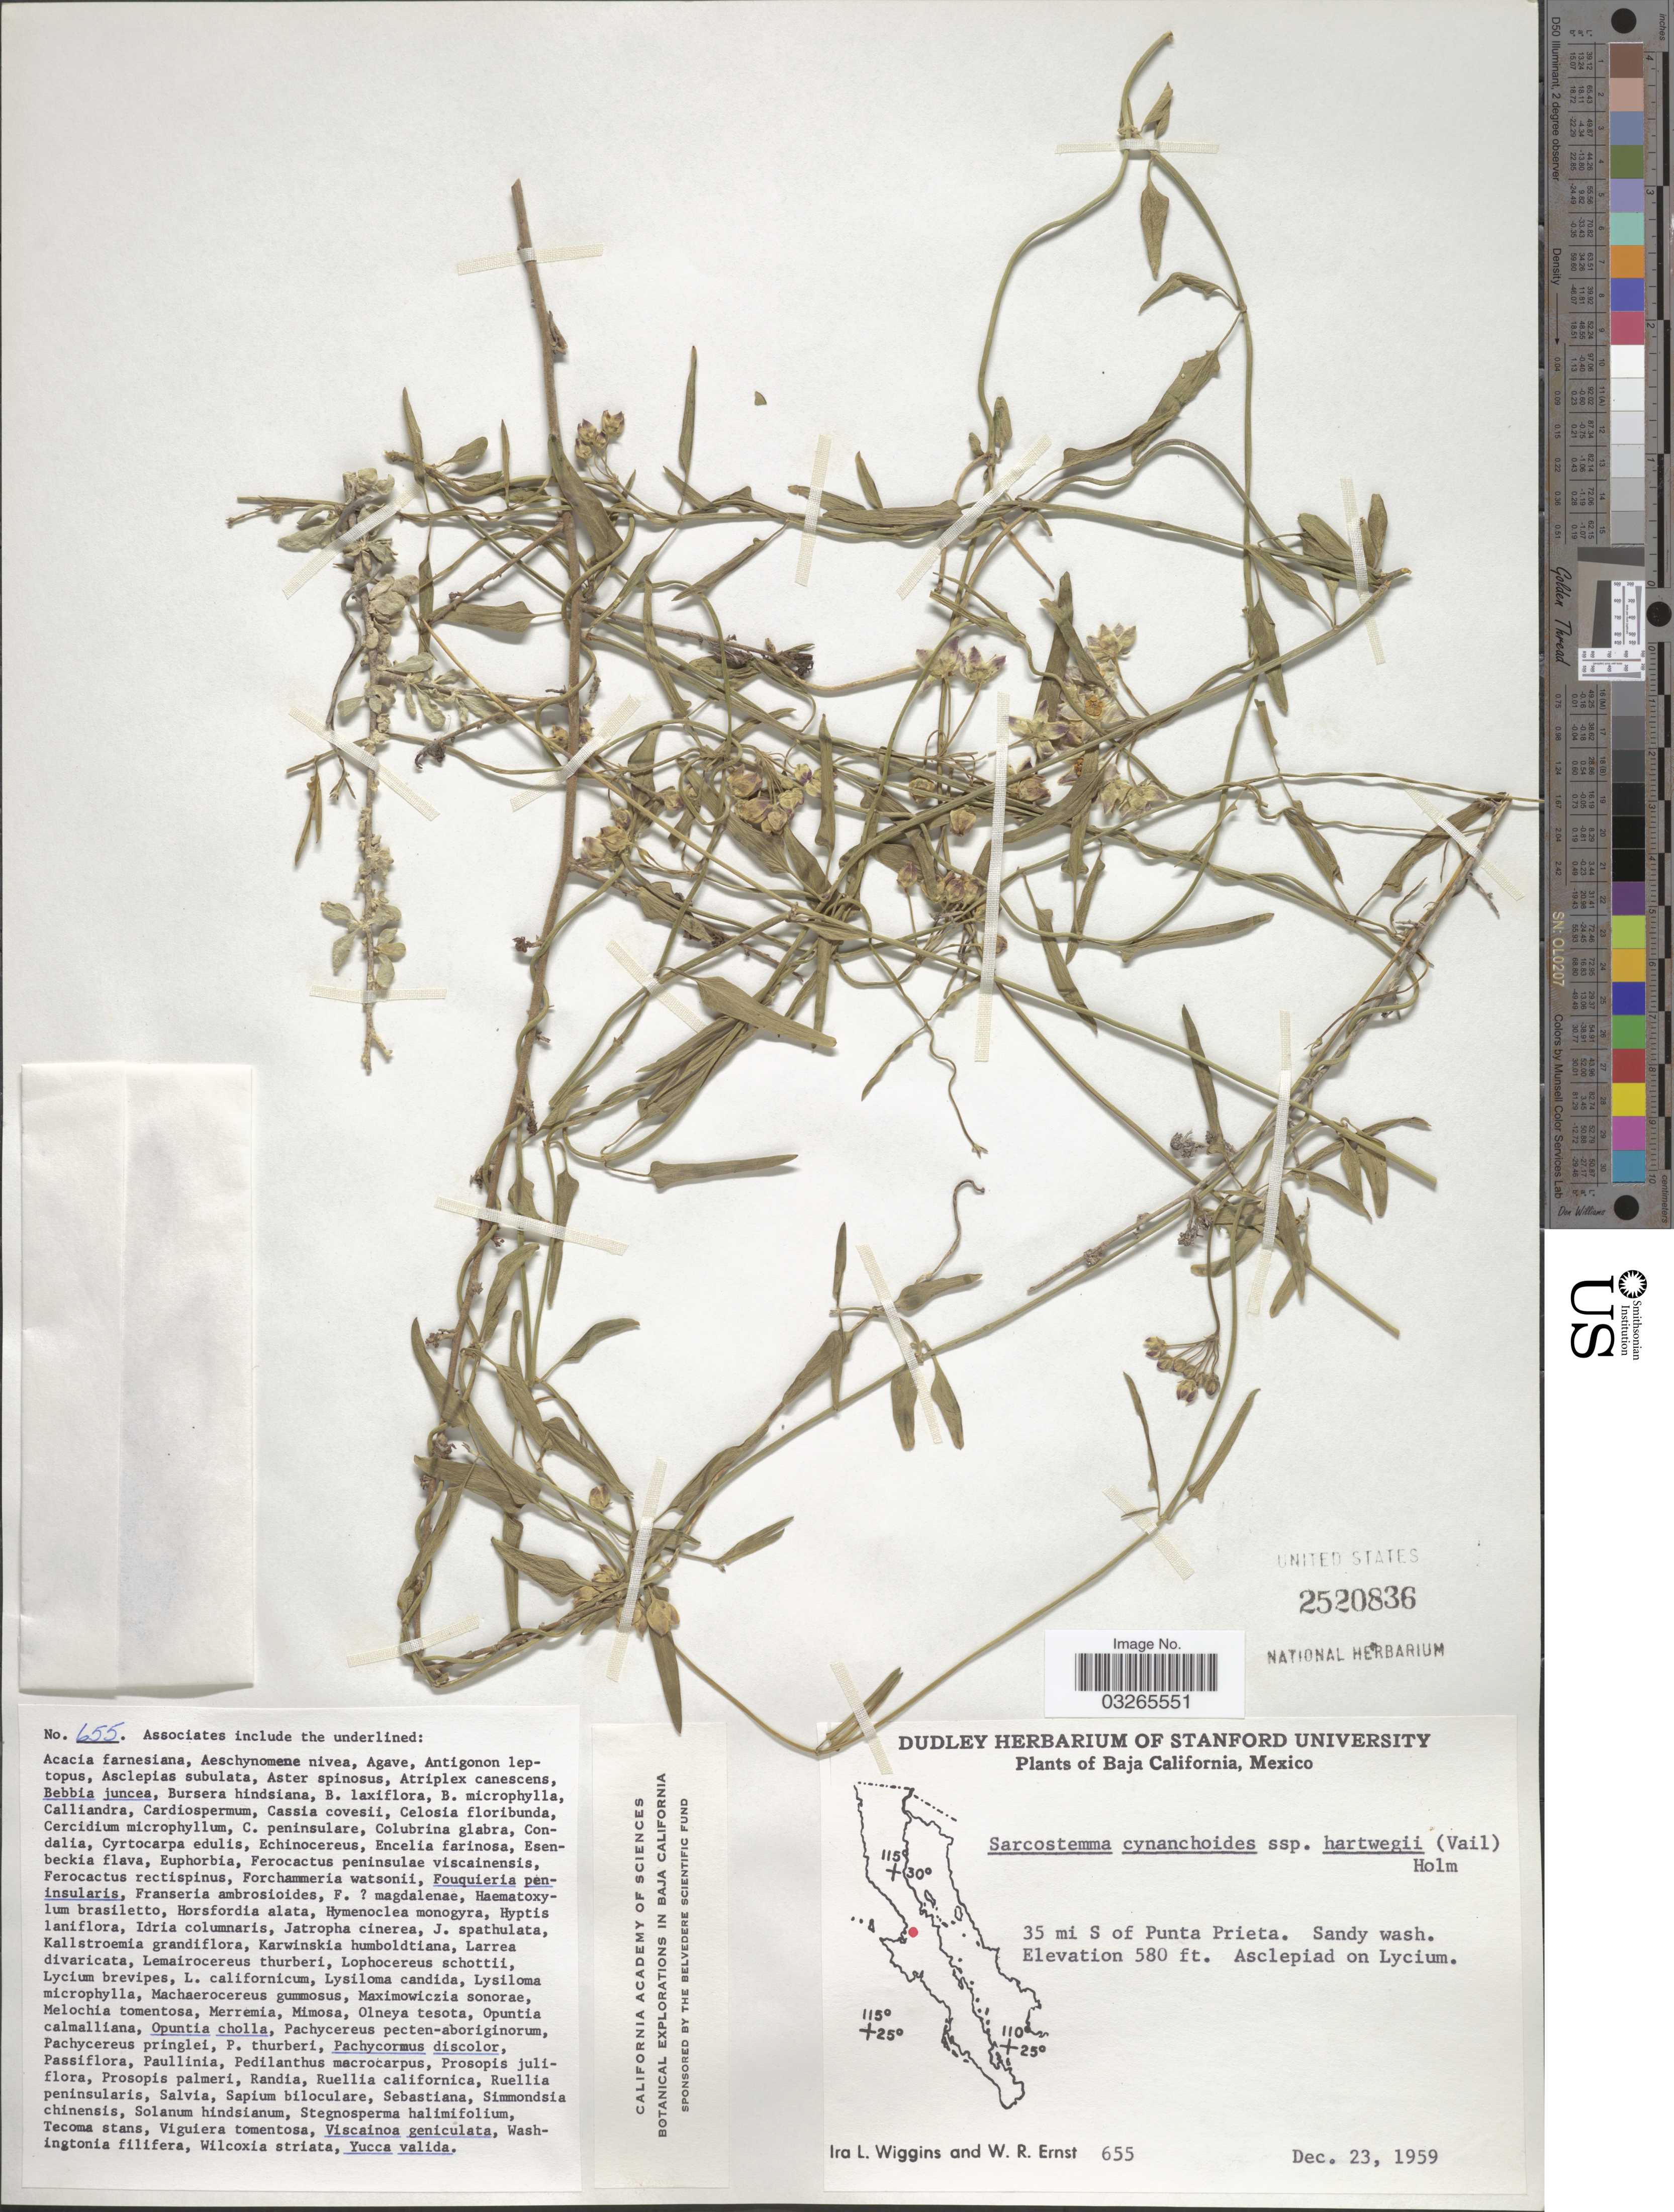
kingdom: Plantae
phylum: Tracheophyta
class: Magnoliopsida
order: Gentianales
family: Apocynaceae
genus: Sarcostemma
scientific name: Sarcostemma cynanchoides subsp. hartwegii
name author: (Vail) R.W. Holm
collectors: I. L. Wiggins & W. R. Ernst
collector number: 655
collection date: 1959-12-23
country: Mexico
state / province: Baja California Norte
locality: Baja California, 35 mi S of Punta Prieta.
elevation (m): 177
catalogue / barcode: US 2520836